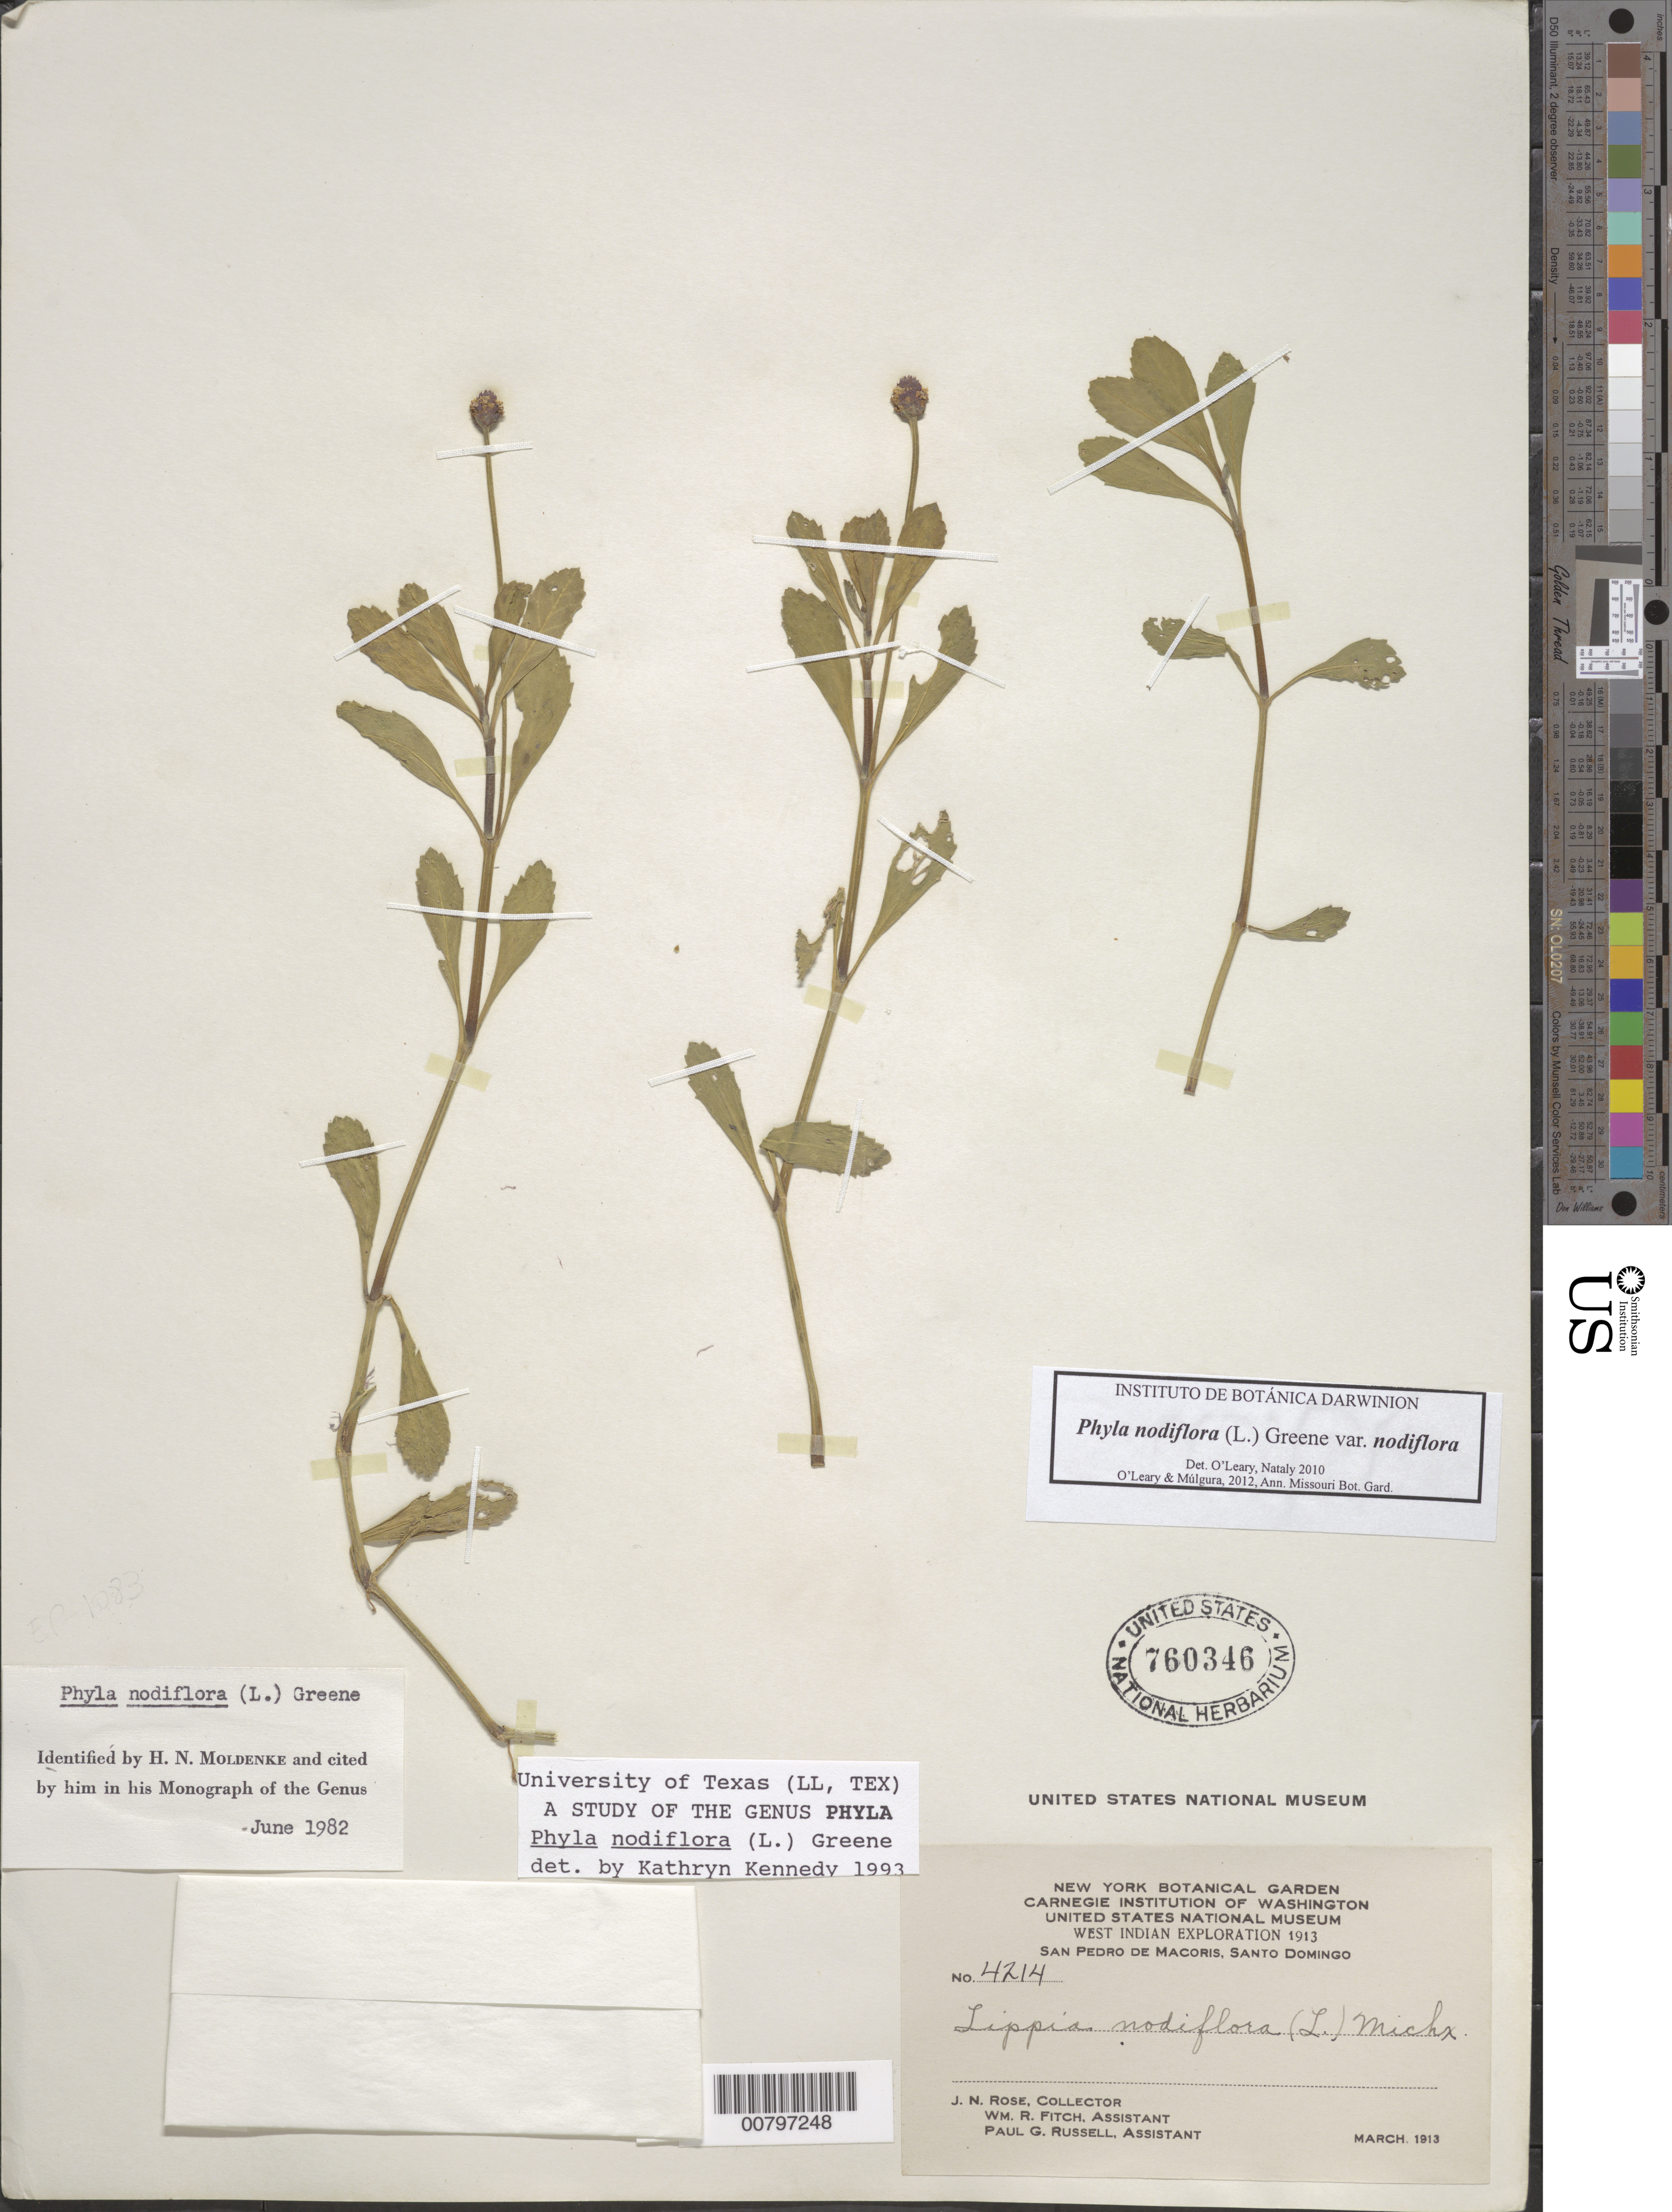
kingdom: Plantae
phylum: Tracheophyta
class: Magnoliopsida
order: Lamiales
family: Verbenaceae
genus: Phyla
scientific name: Phyla nodiflora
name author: (L.) Greene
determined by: Kennedy, K.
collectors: J. N. Rose, W. R. Fitch & P. G. Russell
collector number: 4214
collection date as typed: Mar 1913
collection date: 1913-03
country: Dominican Republic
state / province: San Pedro de Macoris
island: Hispaniola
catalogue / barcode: US 760346